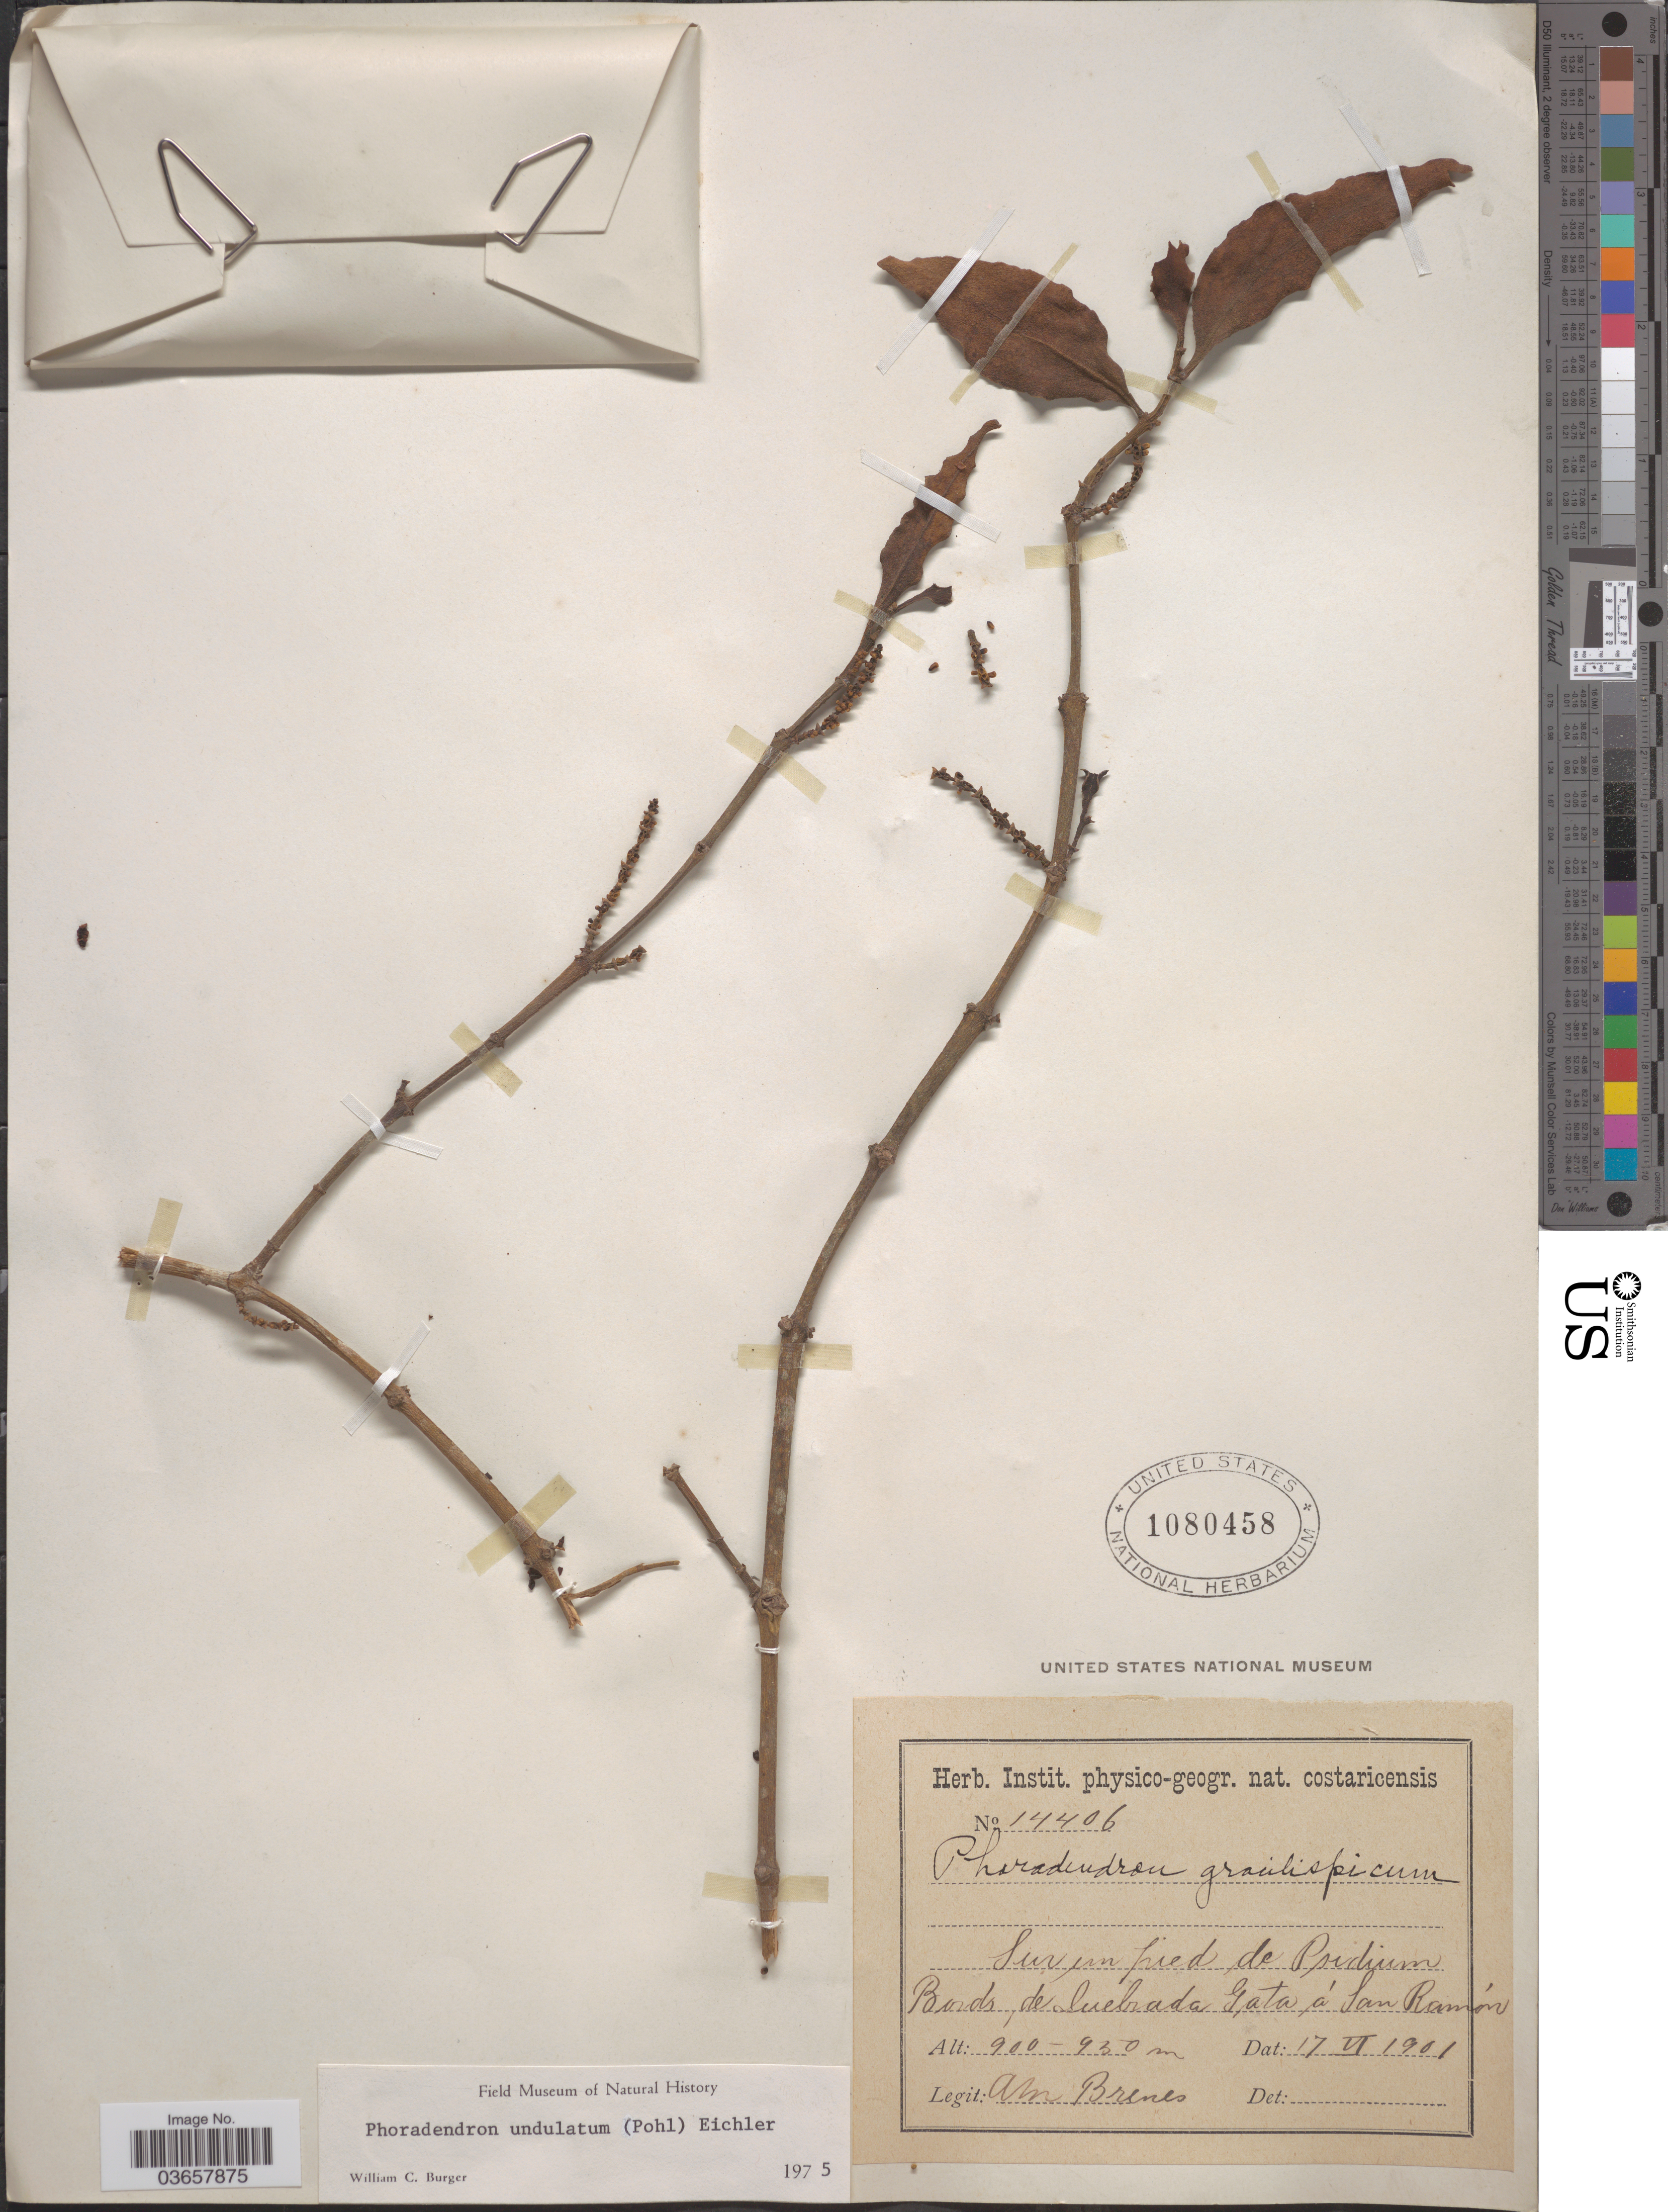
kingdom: Plantae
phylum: Tracheophyta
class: Magnoliopsida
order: Santalales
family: Viscaceae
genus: Phoradendron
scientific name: Phoradendron undulatum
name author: (Pohl ex DC.) Eichler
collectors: A. Brenes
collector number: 14406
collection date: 1901-06-17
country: Costa Rica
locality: Bords, de Quebrada Gata, á San Ramón.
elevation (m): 900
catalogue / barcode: US 1080458